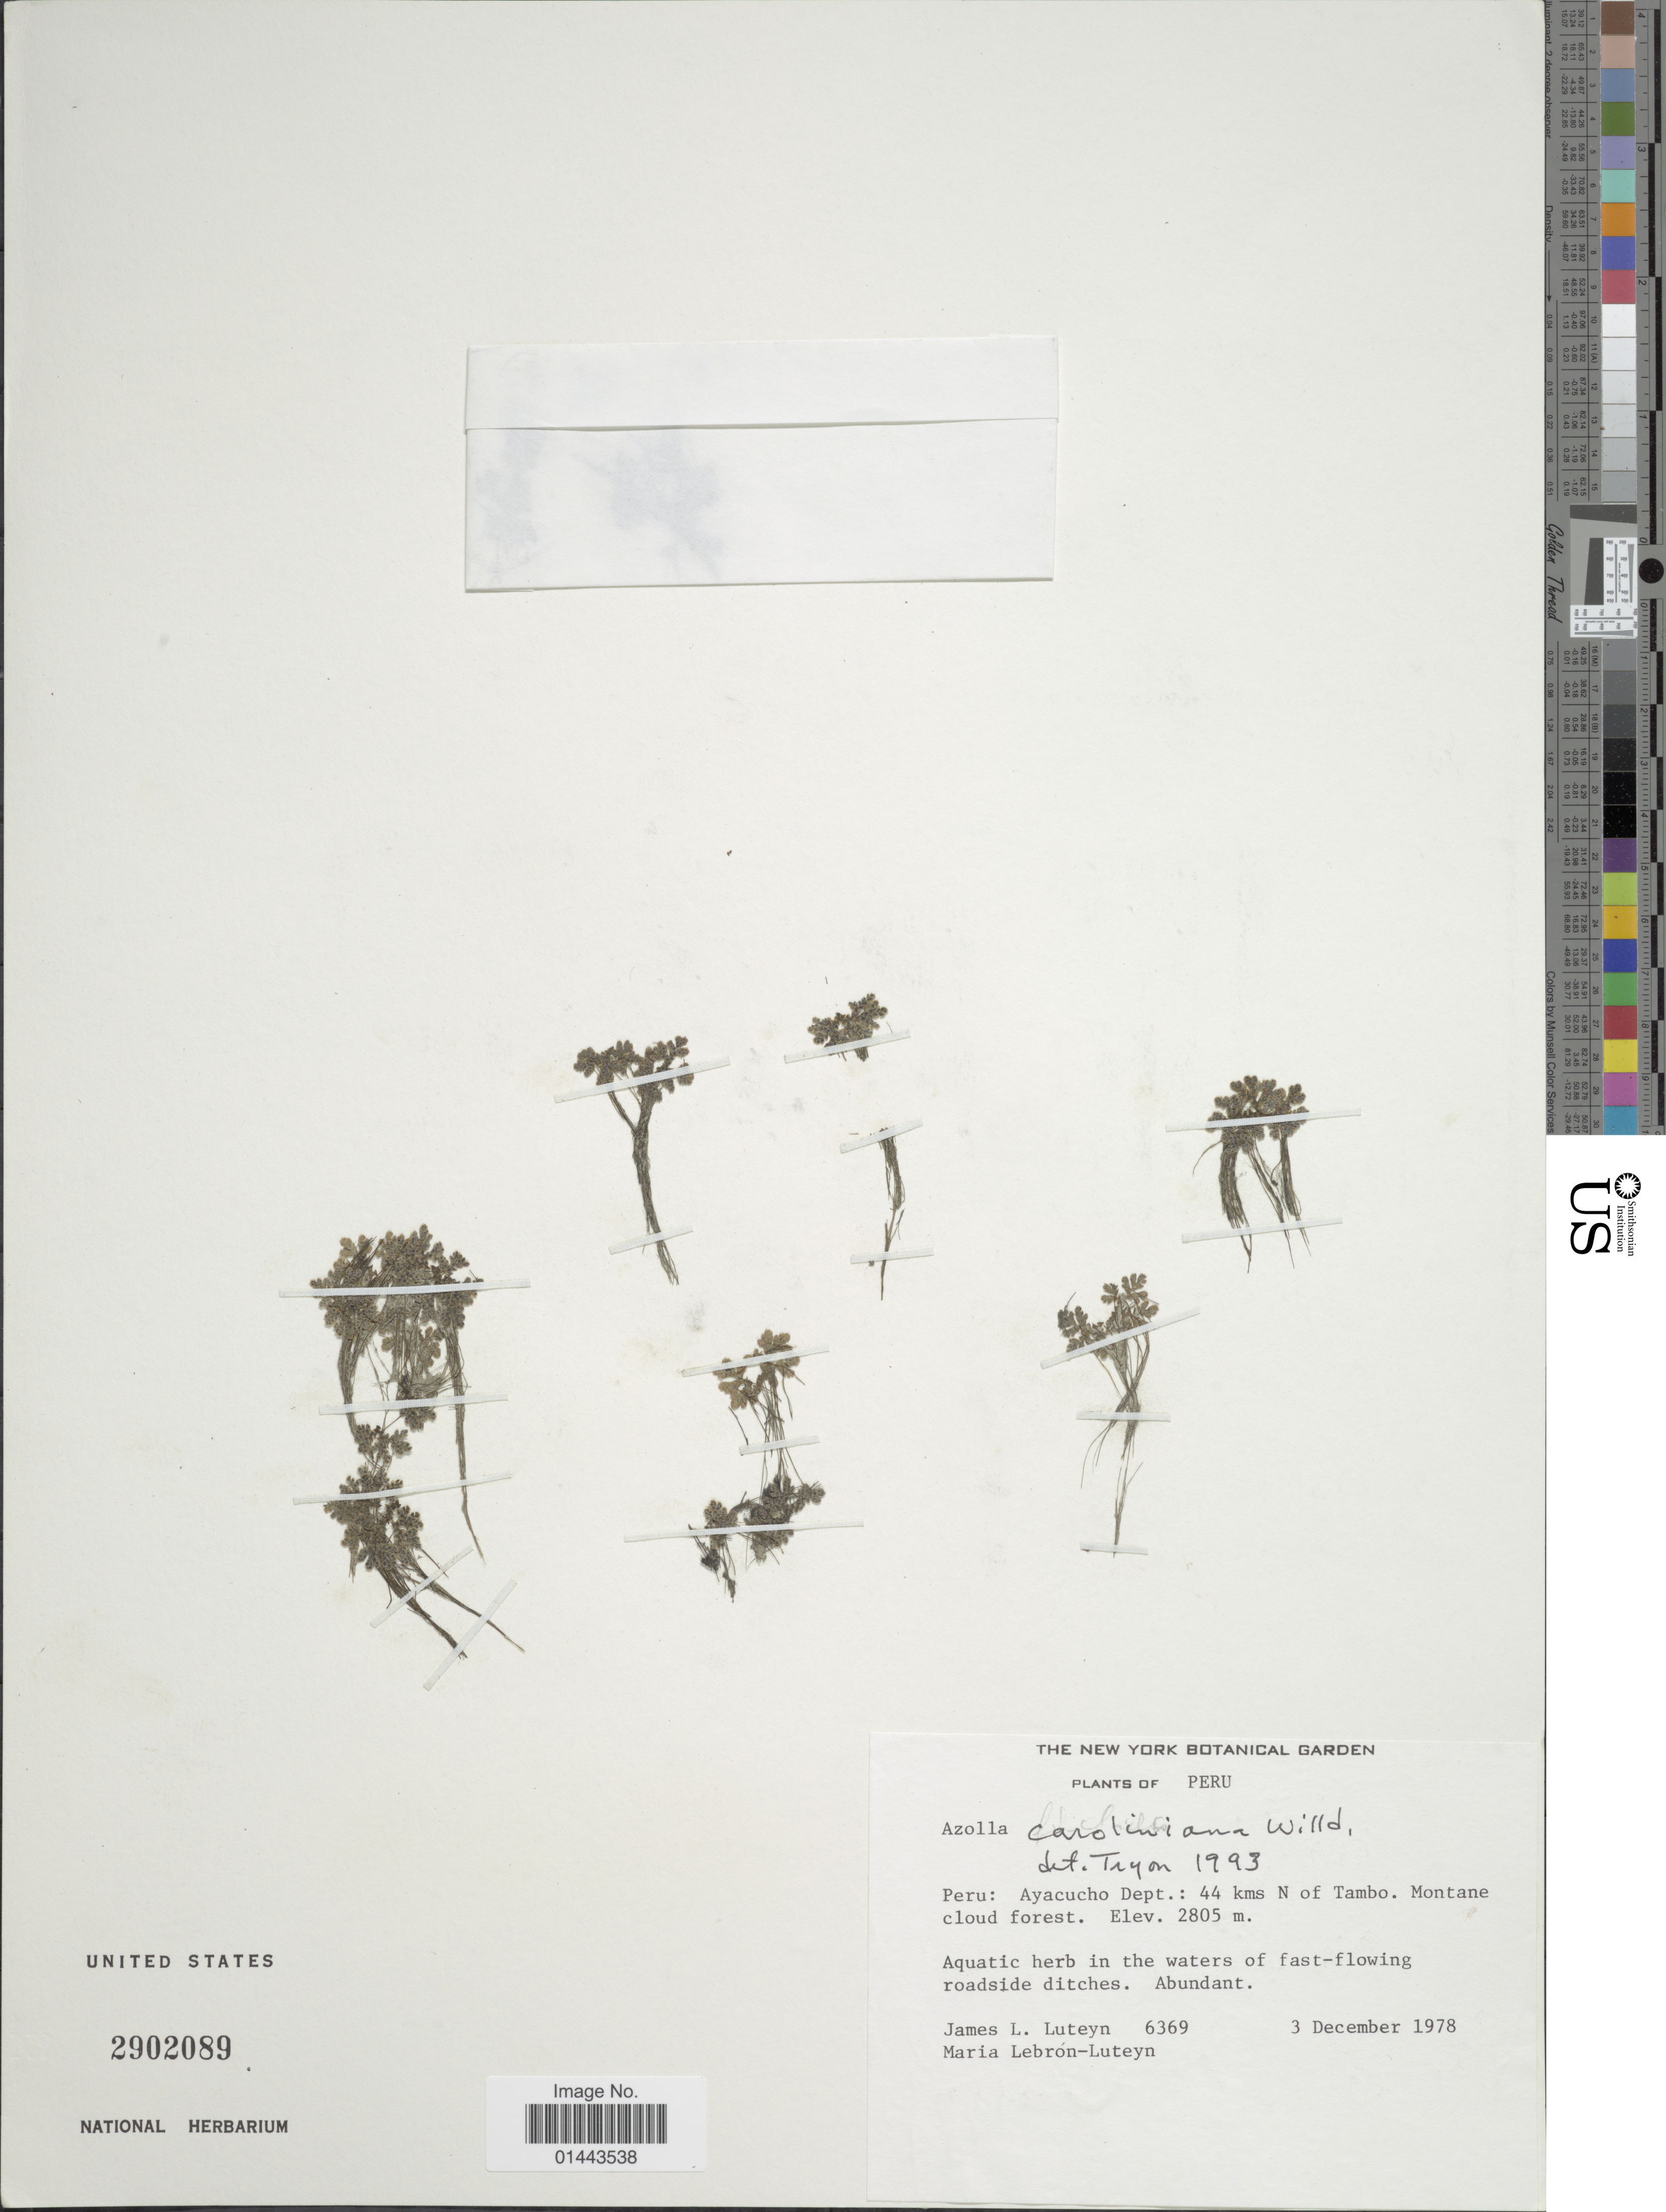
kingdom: Plantae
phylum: Tracheophyta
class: Polypodiopsida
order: Salviniales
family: Salviniaceae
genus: Azolla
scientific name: Azolla filiculoides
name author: Lam.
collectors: J. L. Luteyn & M. L. Lebrón-Luteyn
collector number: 6369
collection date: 1978-12-03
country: Peru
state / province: Ayacucho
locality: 44 kms N of Tambo. Montane cloud forest.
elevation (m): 2805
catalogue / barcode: US 2902089